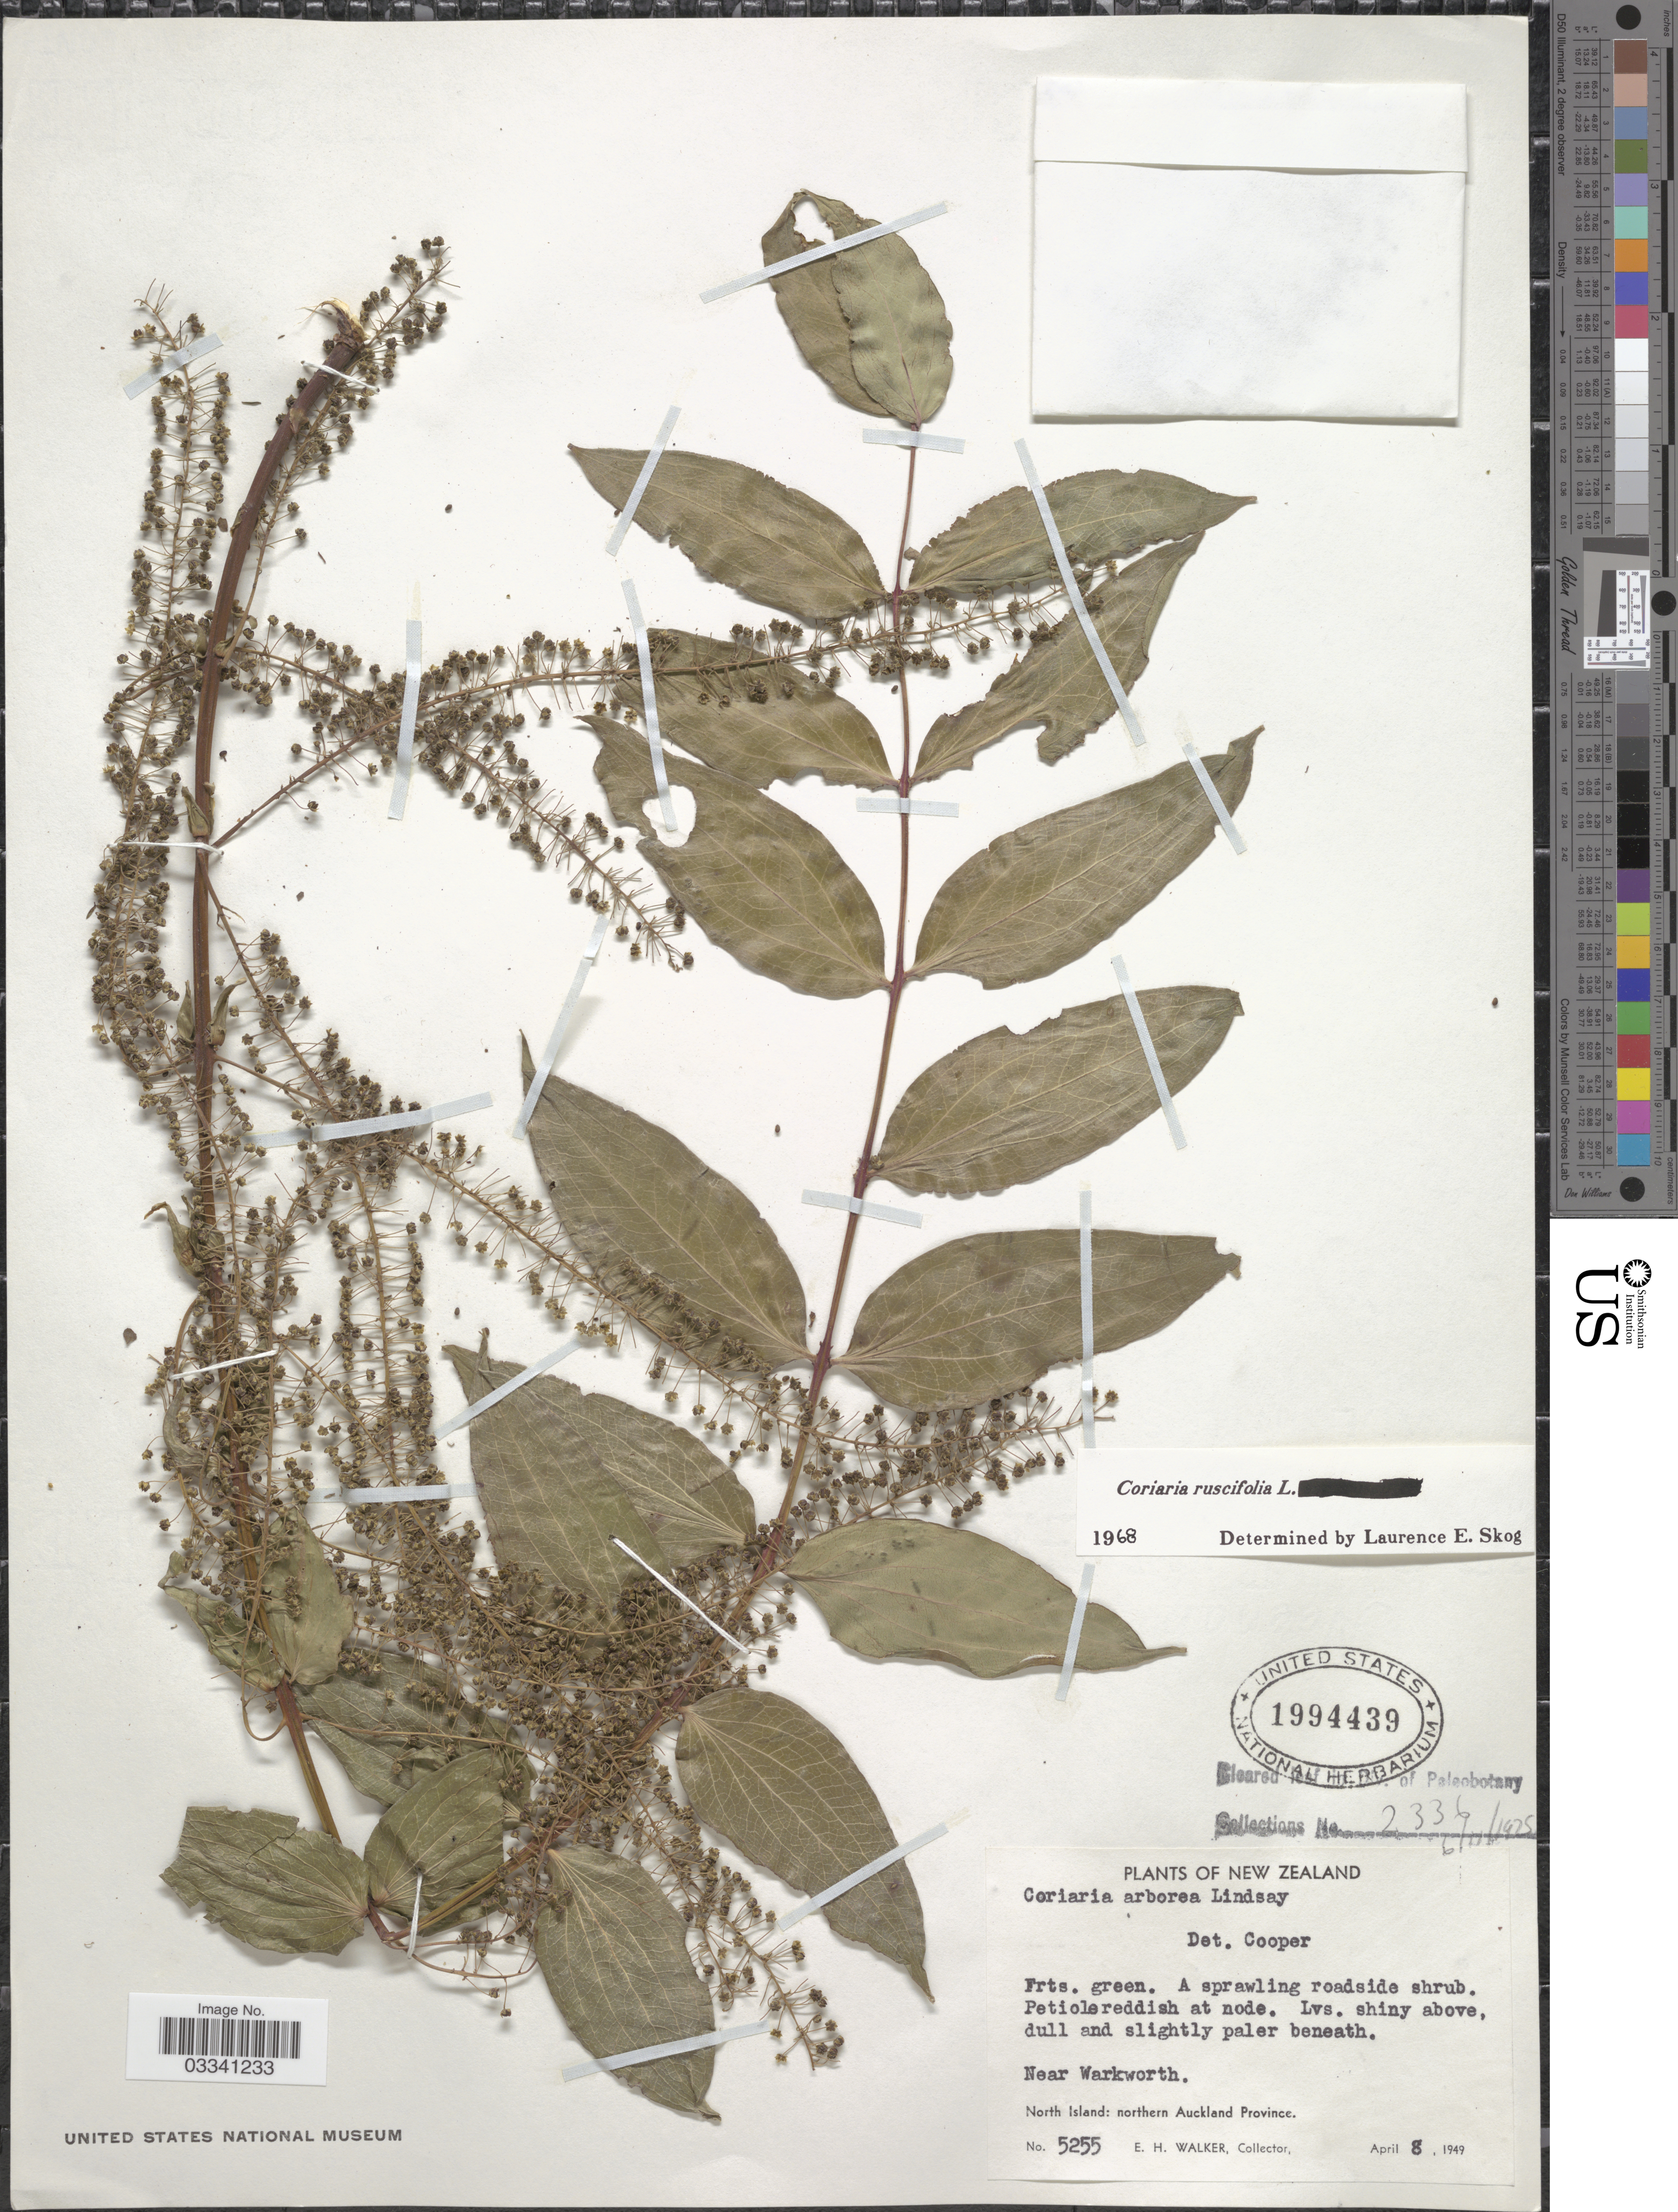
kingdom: Plantae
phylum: Tracheophyta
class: Magnoliopsida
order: Cucurbitales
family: Coriariaceae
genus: Coriaria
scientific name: Coriaria ruscifolia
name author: L.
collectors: E. H. Walker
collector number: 5255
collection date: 1949-04-08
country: New Zealand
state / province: Auckland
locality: Near Warkworth. North Island: northern Auckland Province.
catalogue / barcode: US 1994439